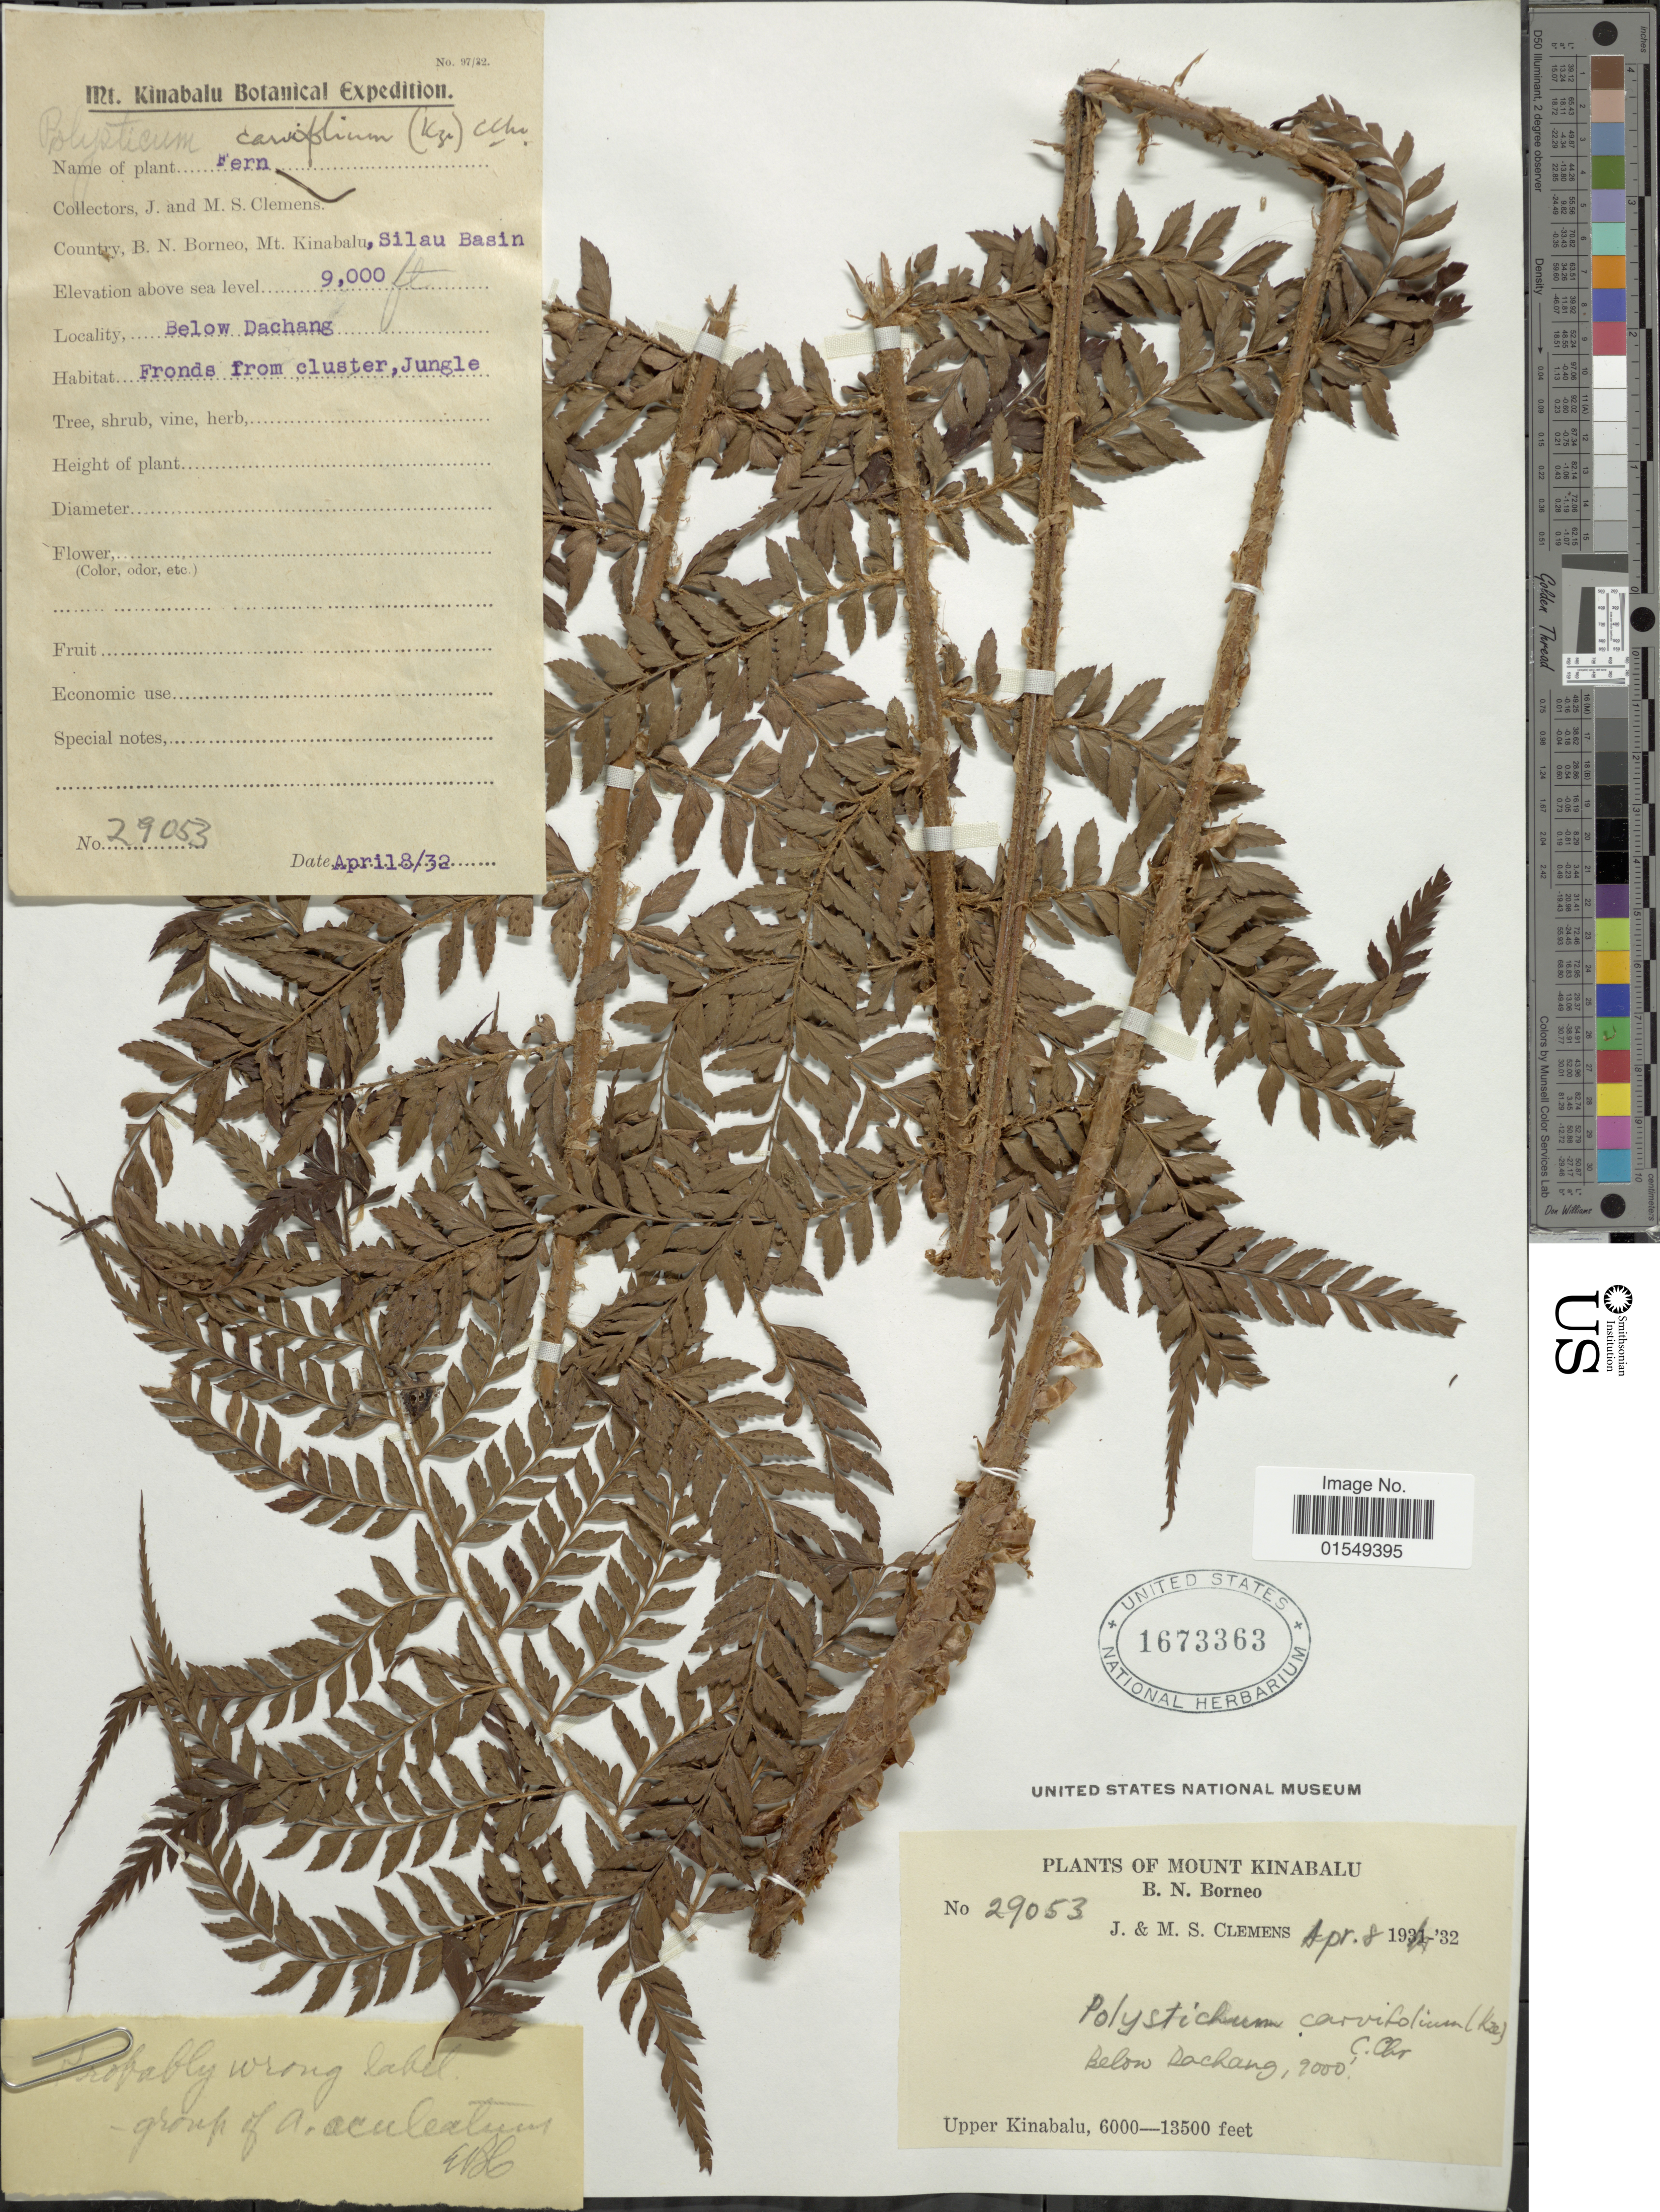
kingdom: Plantae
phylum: Tracheophyta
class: Polypodiopsida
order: Polypodiales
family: Dryopteridaceae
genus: Arachniodes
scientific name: Arachniodes carvifolia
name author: (Kunze) Ching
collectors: J. Clemens & M. S. Clemens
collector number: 29053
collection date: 1932-04-08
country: Malaysia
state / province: Sabah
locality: Mount Kinabalu, B. N. Borneo, below Dachang, Upper Kinabalu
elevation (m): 2743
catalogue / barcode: US 1673363